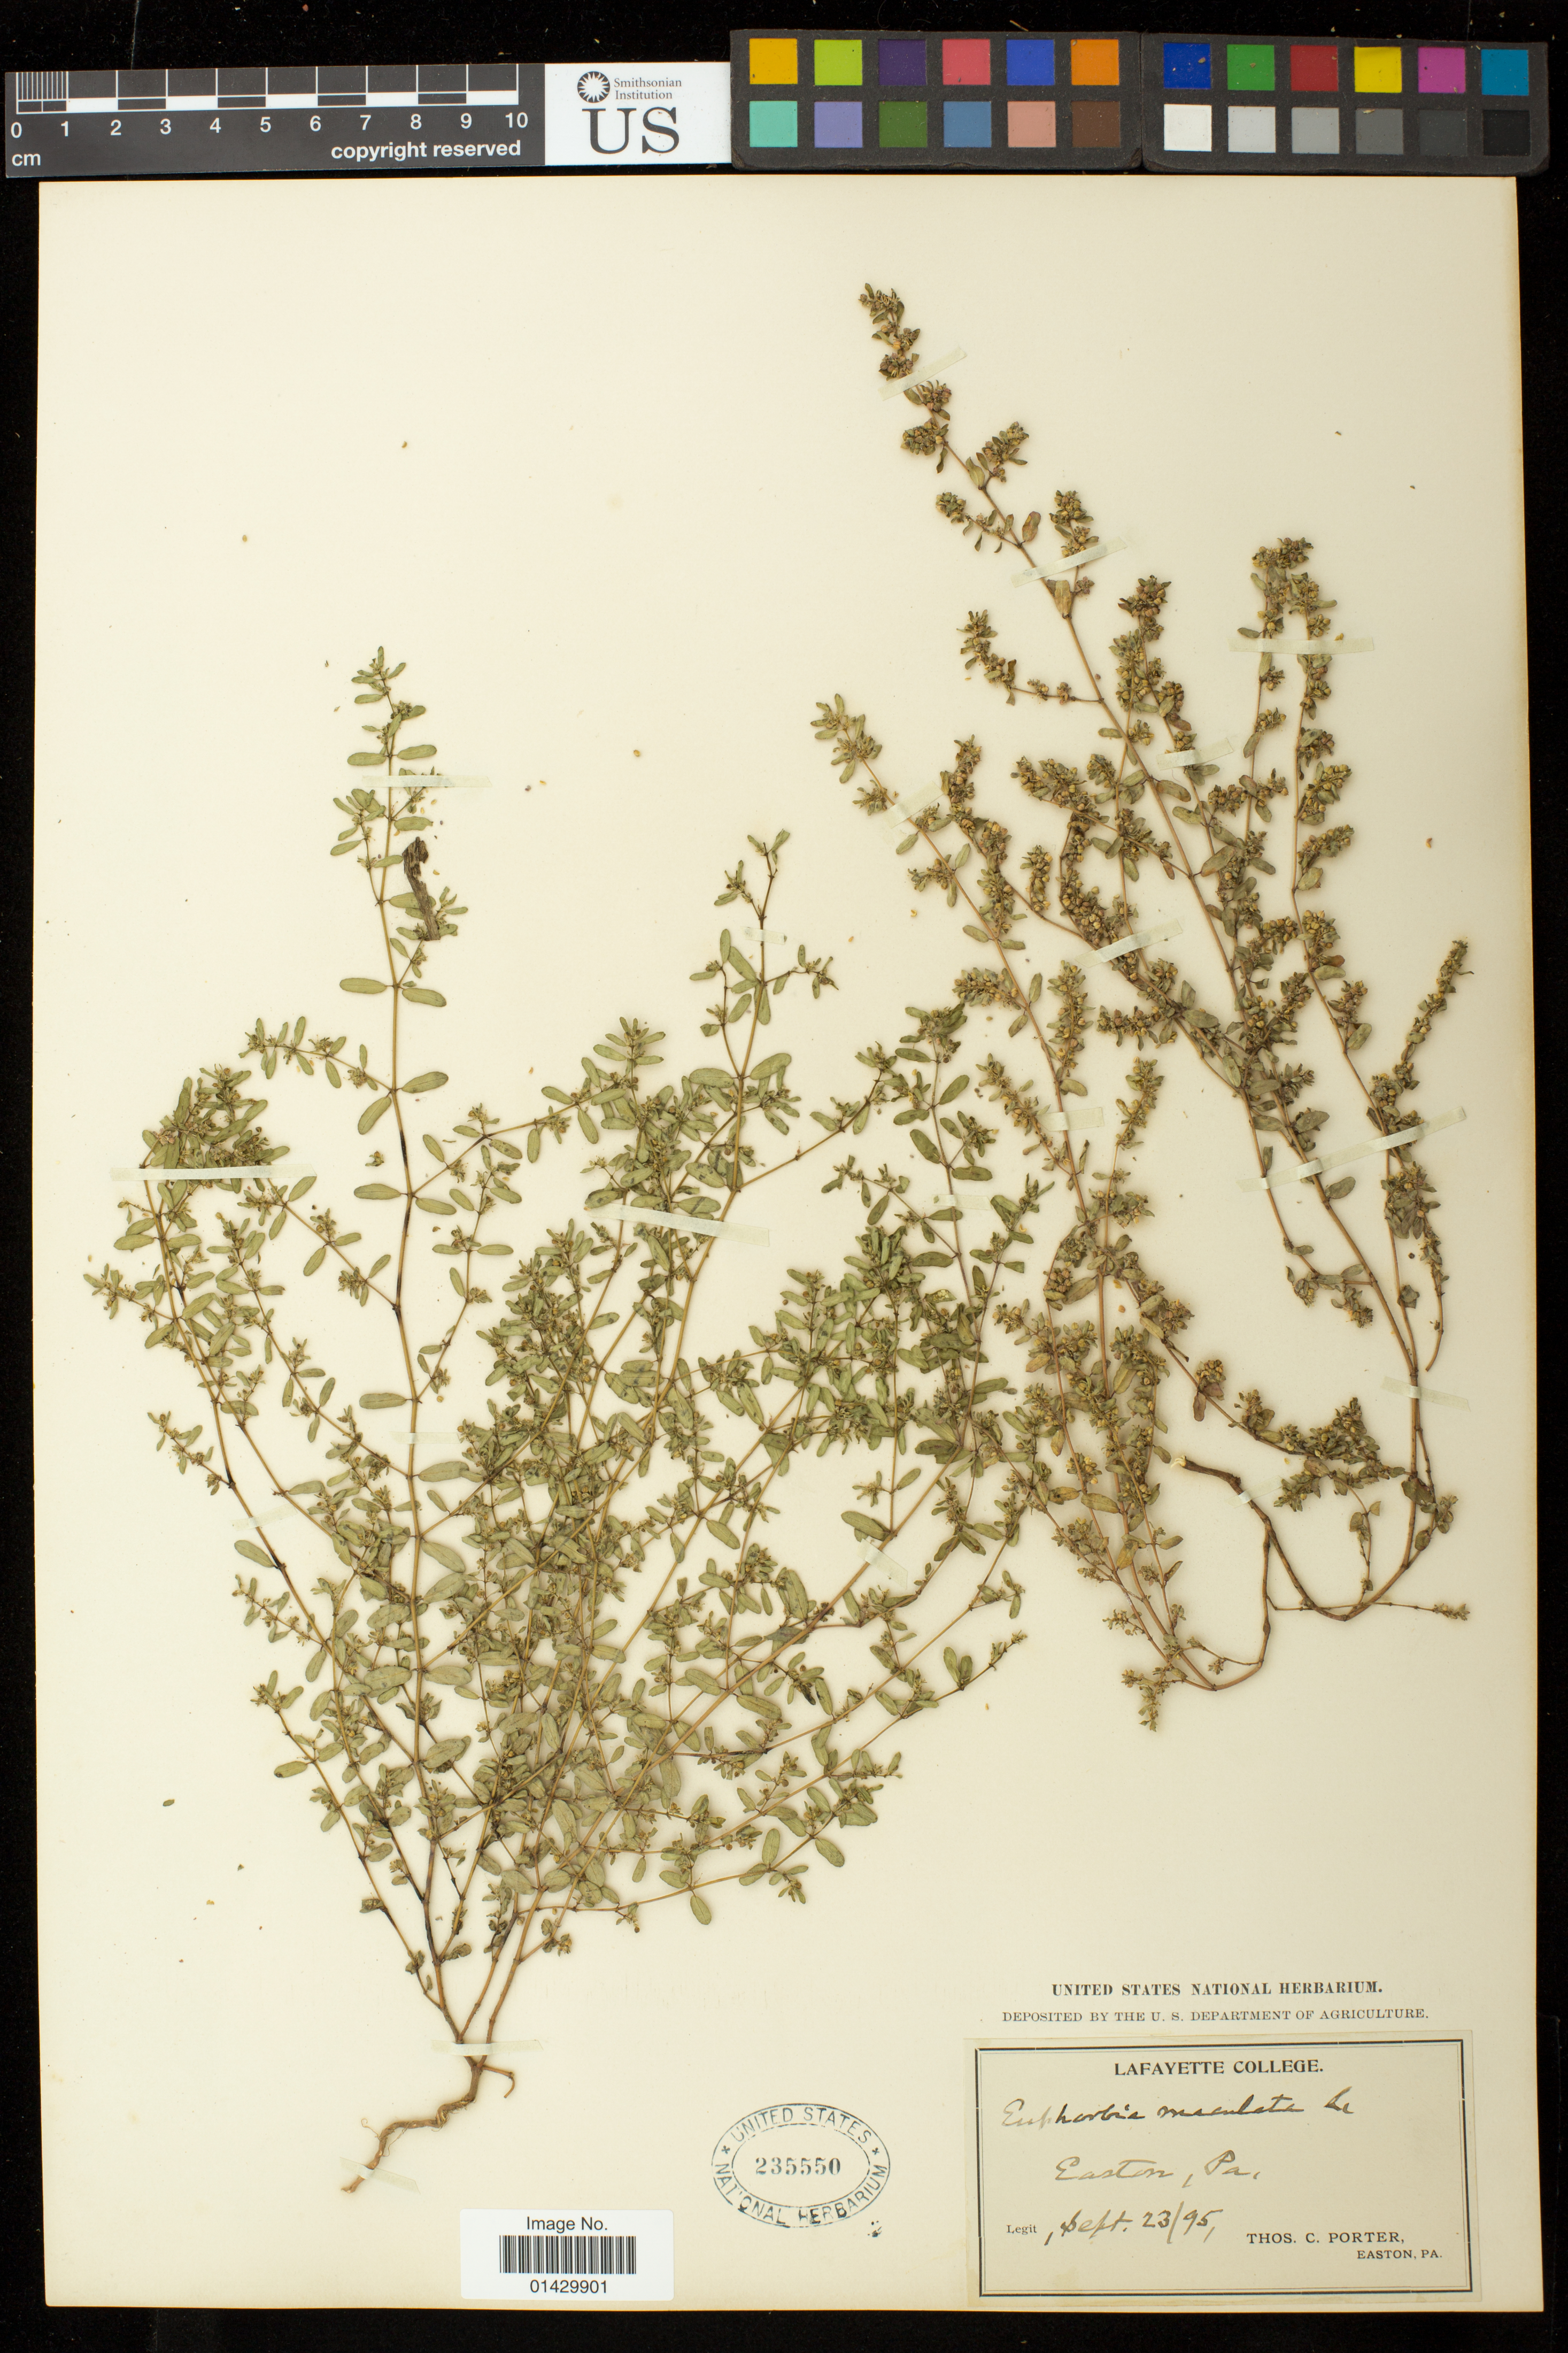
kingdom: Plantae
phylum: Tracheophyta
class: Magnoliopsida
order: Malpighiales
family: Euphorbiaceae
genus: Euphorbia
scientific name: Euphorbia maculata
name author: L.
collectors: T. C. Porter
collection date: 1895-09-23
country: United States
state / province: Pennsylvania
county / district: Northampton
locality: Easton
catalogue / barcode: US 235550